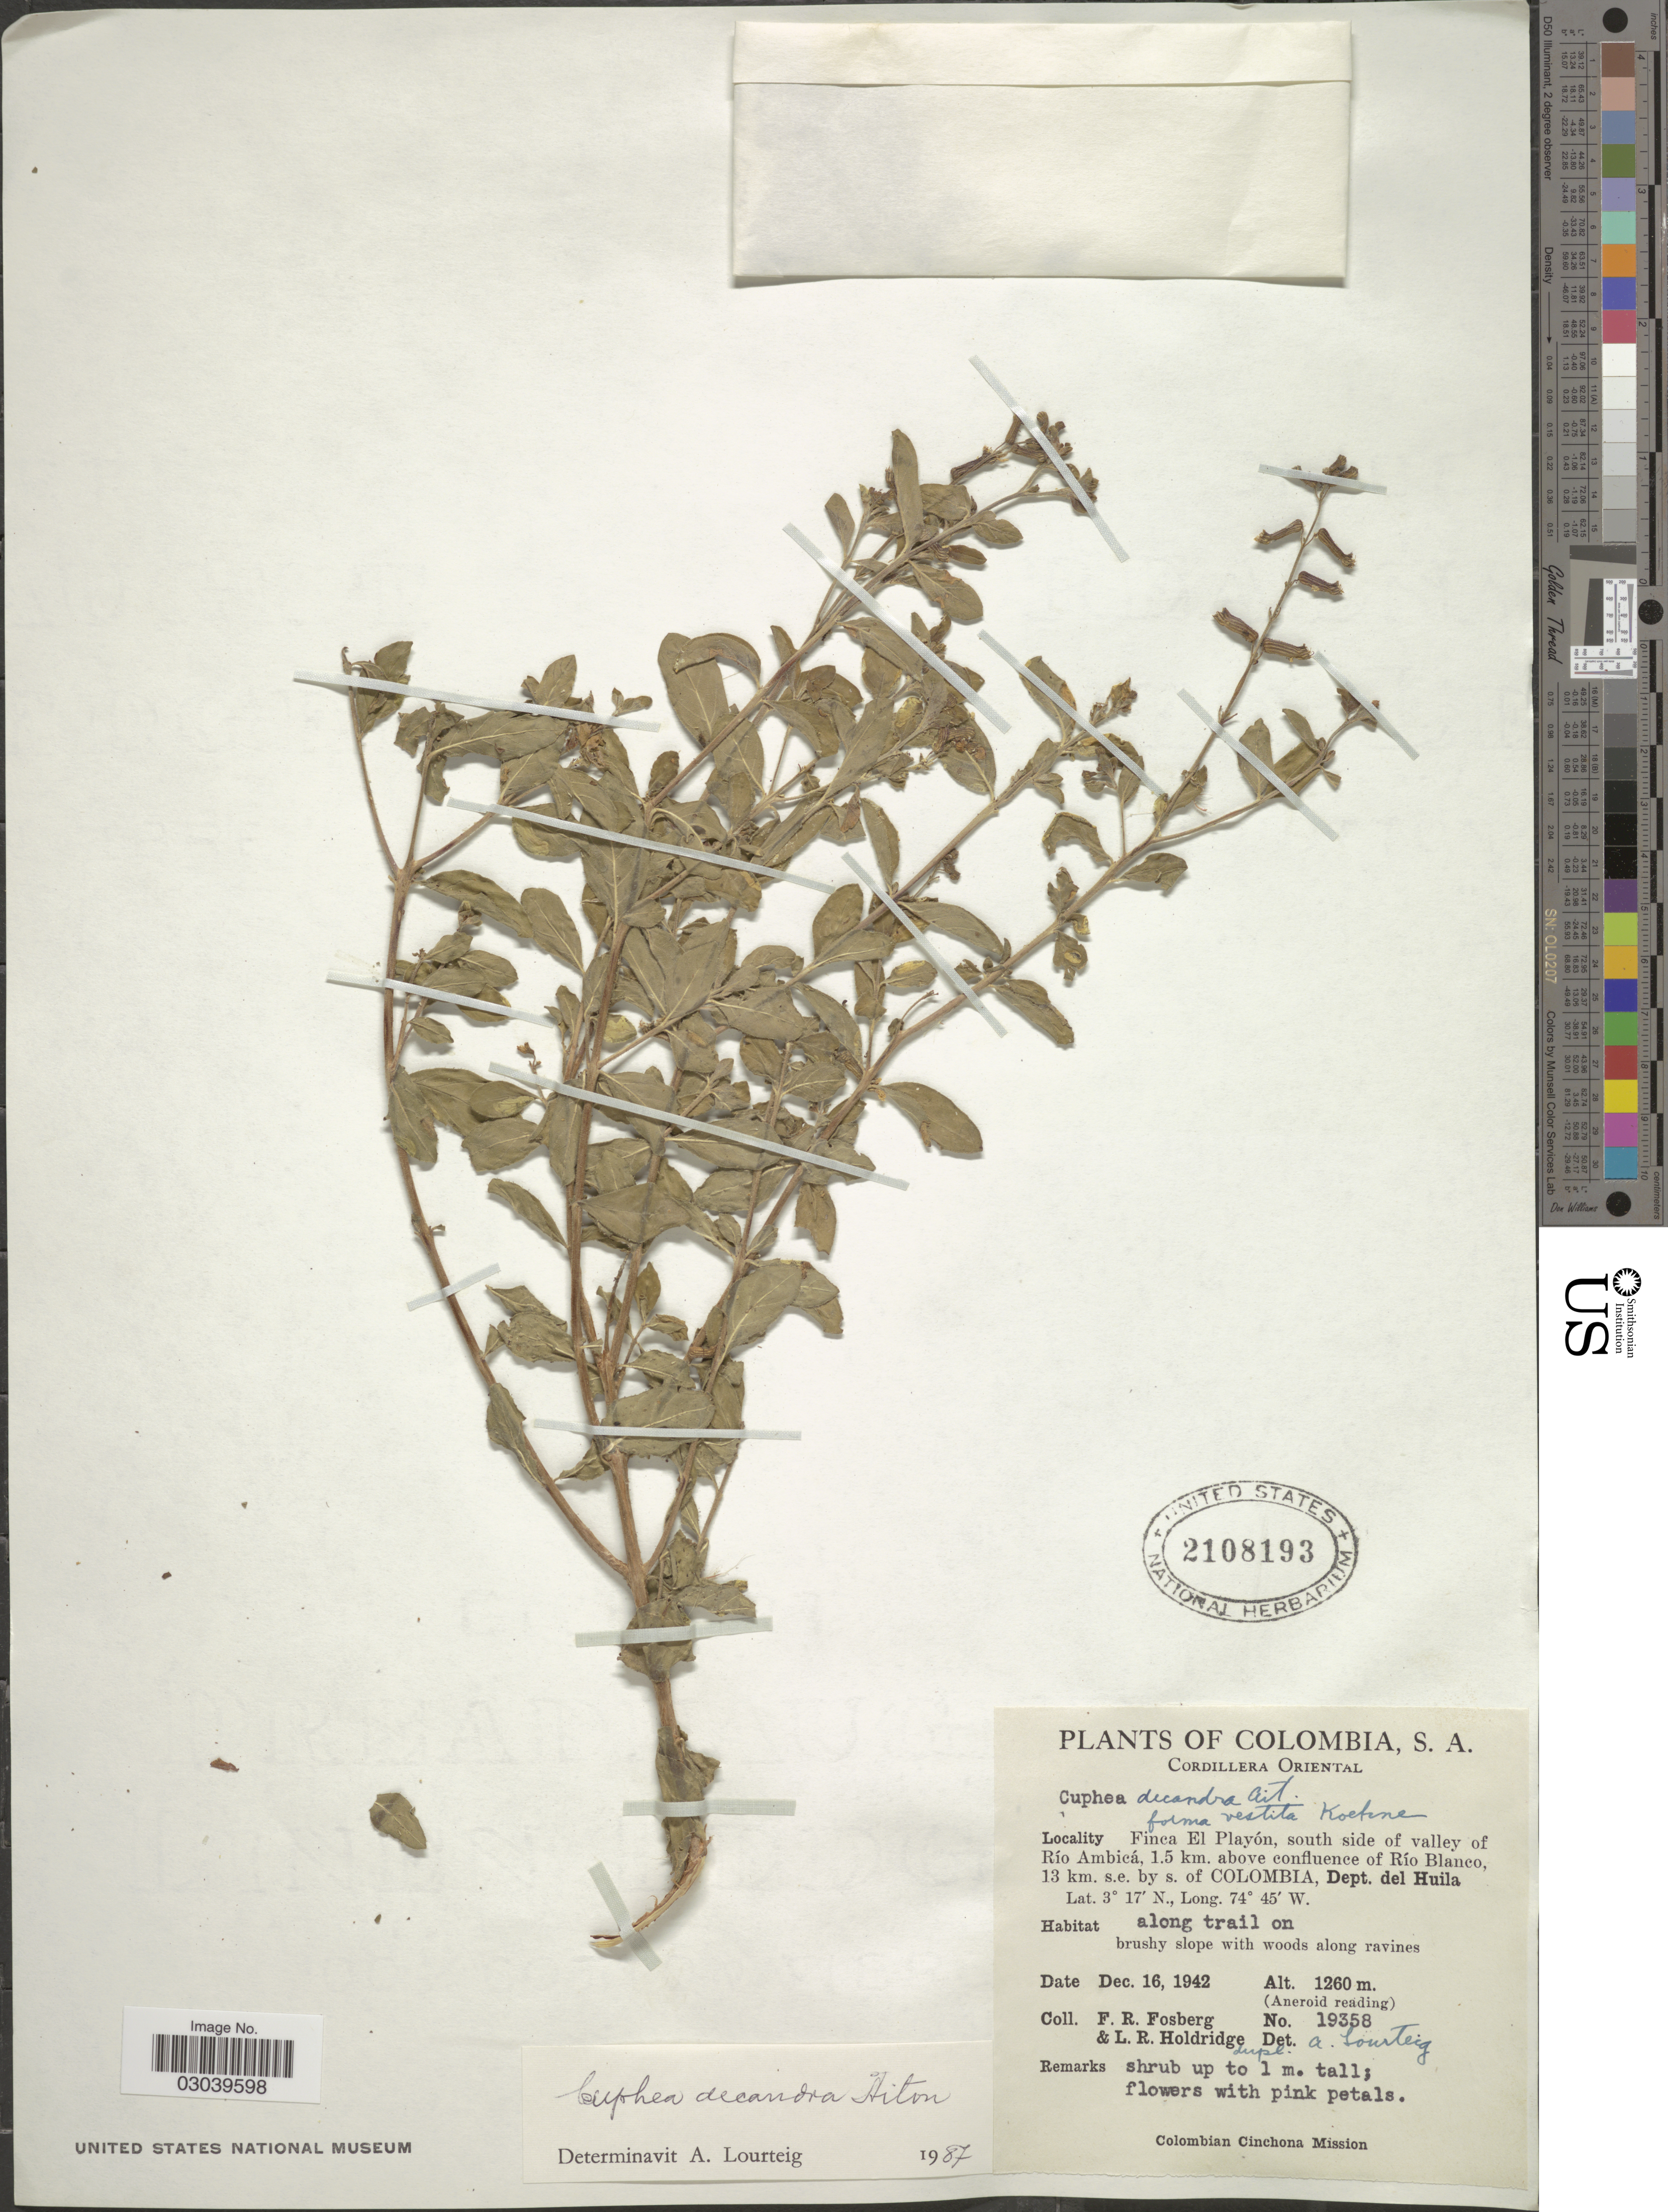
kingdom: Plantae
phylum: Tracheophyta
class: Magnoliopsida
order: Myrtales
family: Lythraceae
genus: Cuphea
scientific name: Cuphea decandra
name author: W.T. Aiton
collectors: F. R. Fosberg & L. Holdridge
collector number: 19358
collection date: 1942-12-16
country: Colombia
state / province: Huila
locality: Cordillera Oriental. Finca El Playón, south side of valley of Río Ambicá, 1.5 km. above confluence of Río Blanco, 13 km. s.e. by s. of Colombia, Dept. del Huila.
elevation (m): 1260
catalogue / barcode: US 2108193